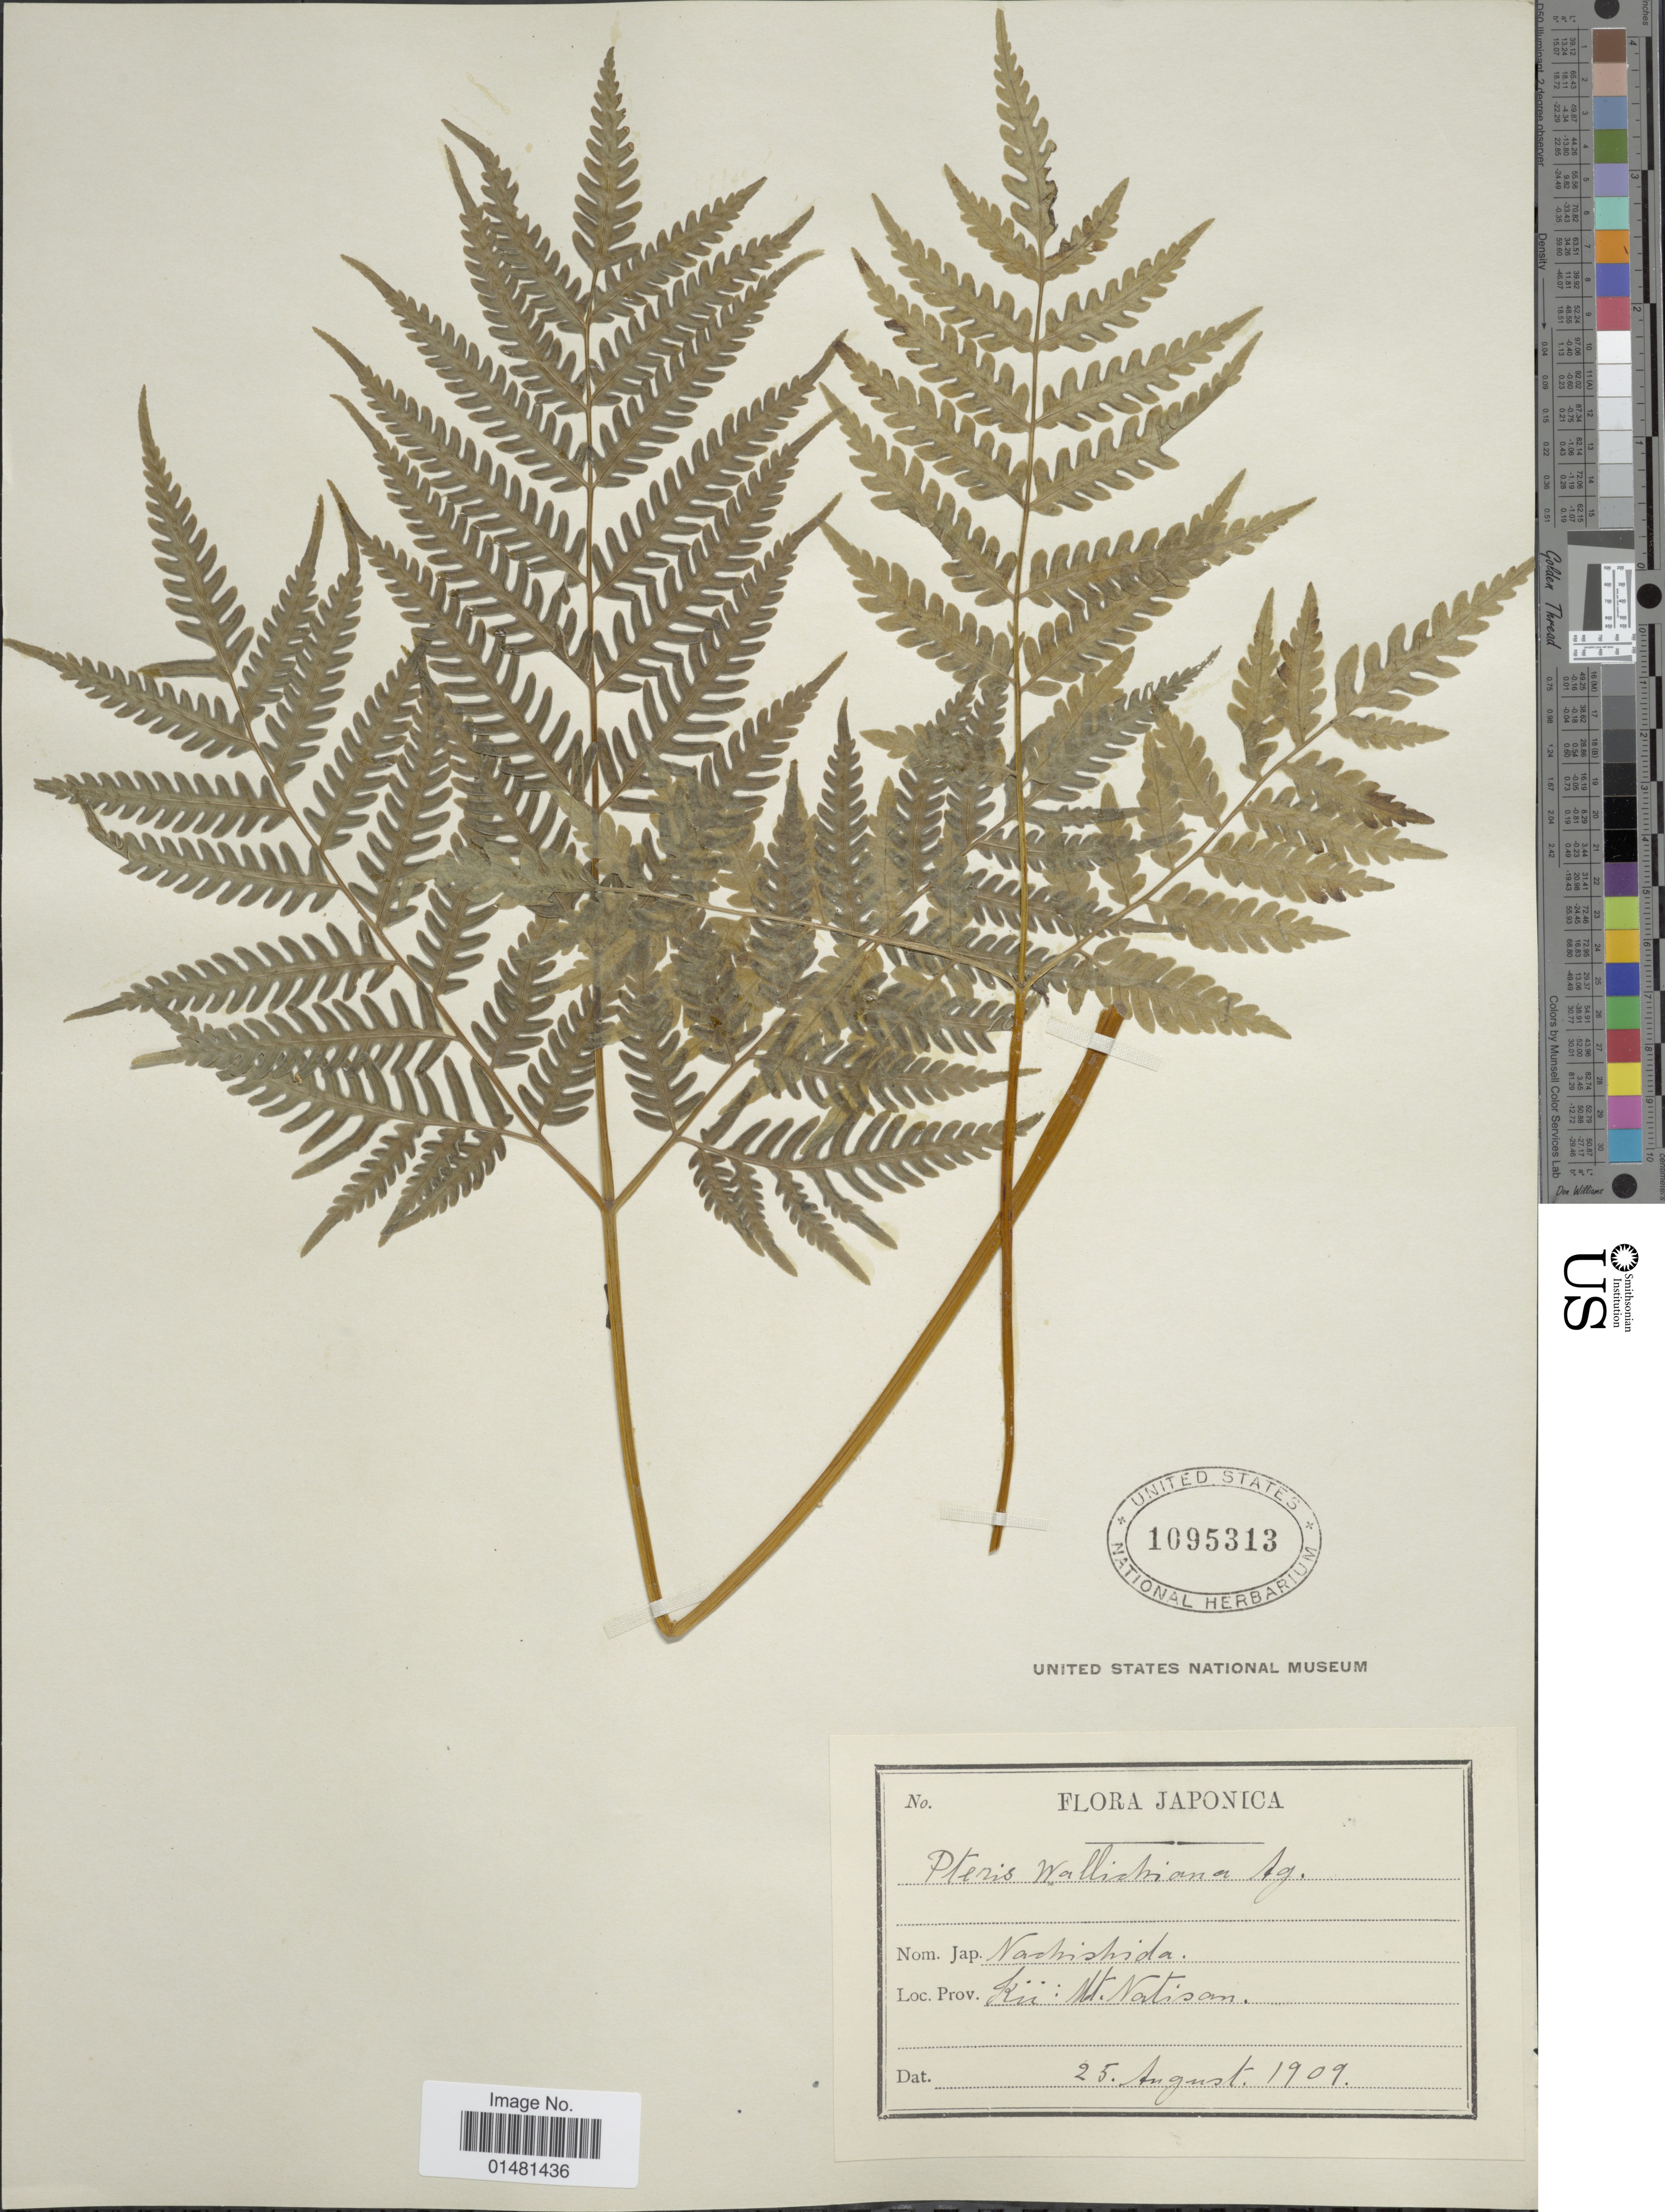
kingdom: Plantae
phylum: Tracheophyta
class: Polypodiopsida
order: Polypodiales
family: Pteridaceae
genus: Pteris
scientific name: Pteris wallichiana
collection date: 1909-08-25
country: Japan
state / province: Wakayama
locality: Kii: Mt Natisan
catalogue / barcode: US 1095313